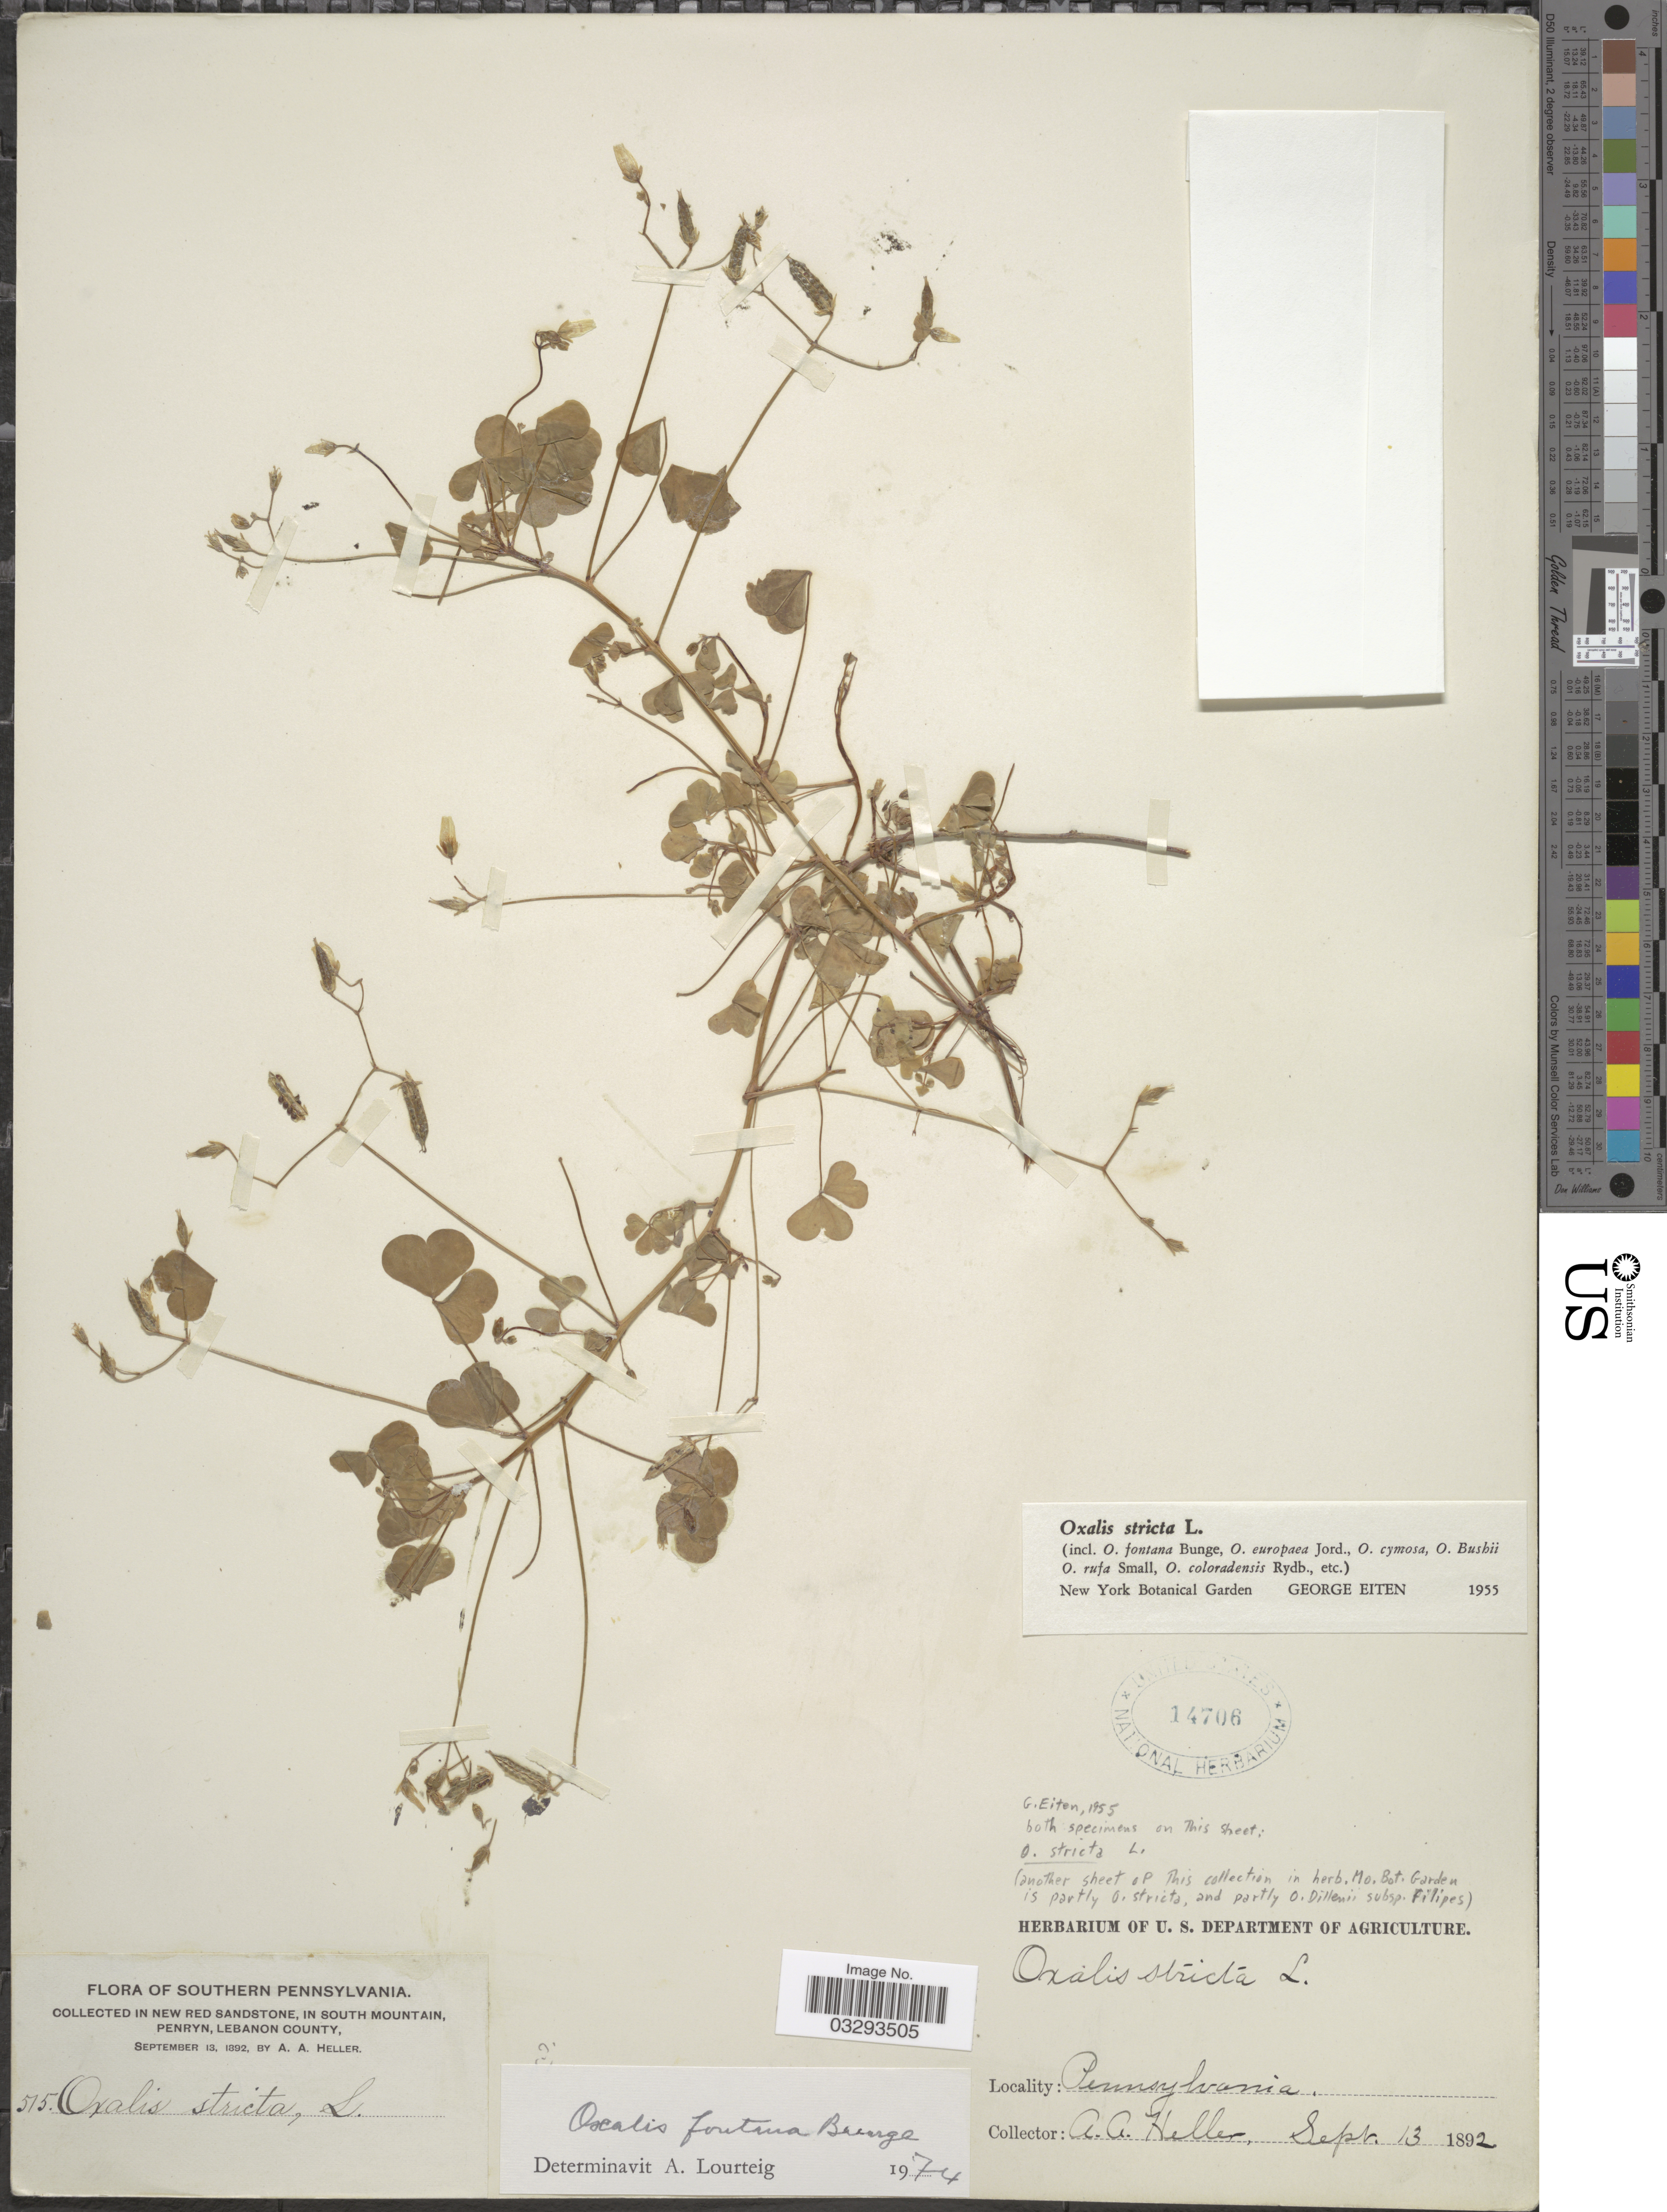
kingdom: Plantae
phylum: Tracheophyta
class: Magnoliopsida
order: Oxalidales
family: Oxalidaceae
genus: Oxalis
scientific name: Oxalis fontana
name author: Bunge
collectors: A. A. Heller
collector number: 515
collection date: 1892-09-13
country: United States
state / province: Pennsylvania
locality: Southern Pennsylvania. In New Red Sandstone, in South Mountain, Penryn, Lebanon County.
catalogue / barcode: US 14706